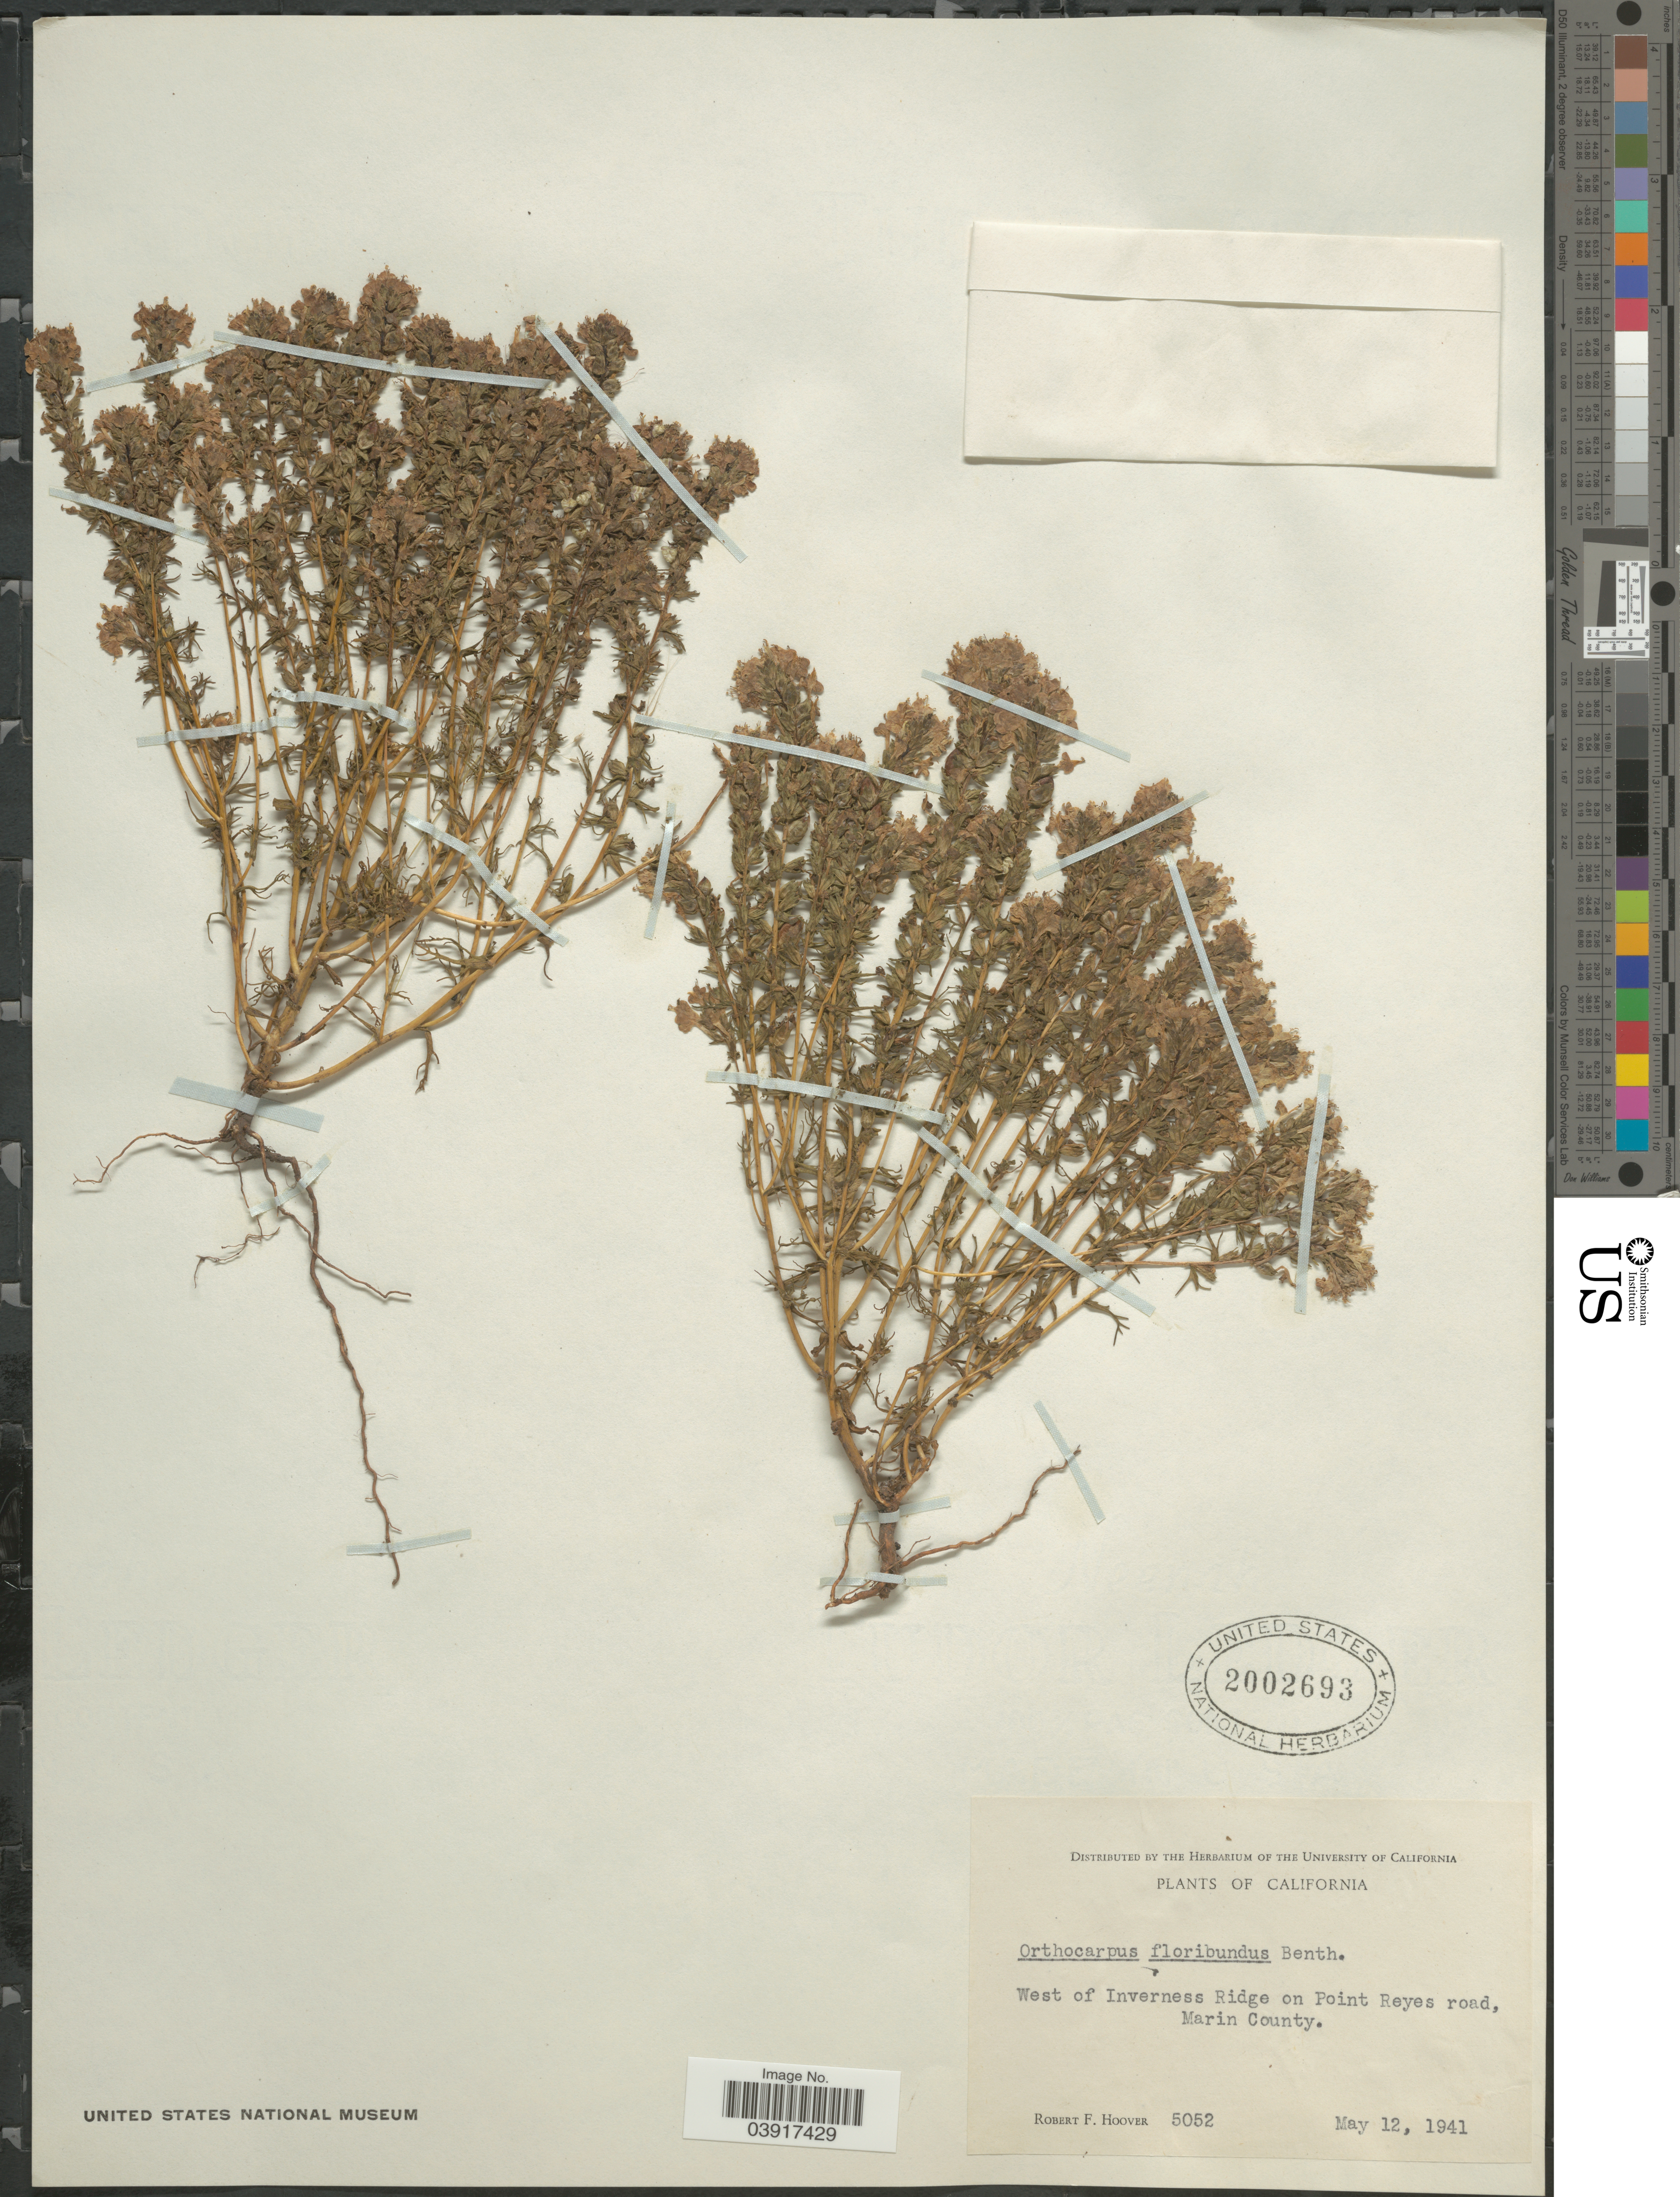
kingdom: Plantae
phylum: Tracheophyta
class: Magnoliopsida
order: Lamiales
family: Orobanchaceae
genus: Orthocarpus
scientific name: Orthocarpus floribundus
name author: Benth.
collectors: R. F. Hoover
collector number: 5052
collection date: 1941-05-12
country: United States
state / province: California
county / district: Marin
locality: West of Inverness Ridge on Point Reyes road, Main County.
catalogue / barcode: US 2002693